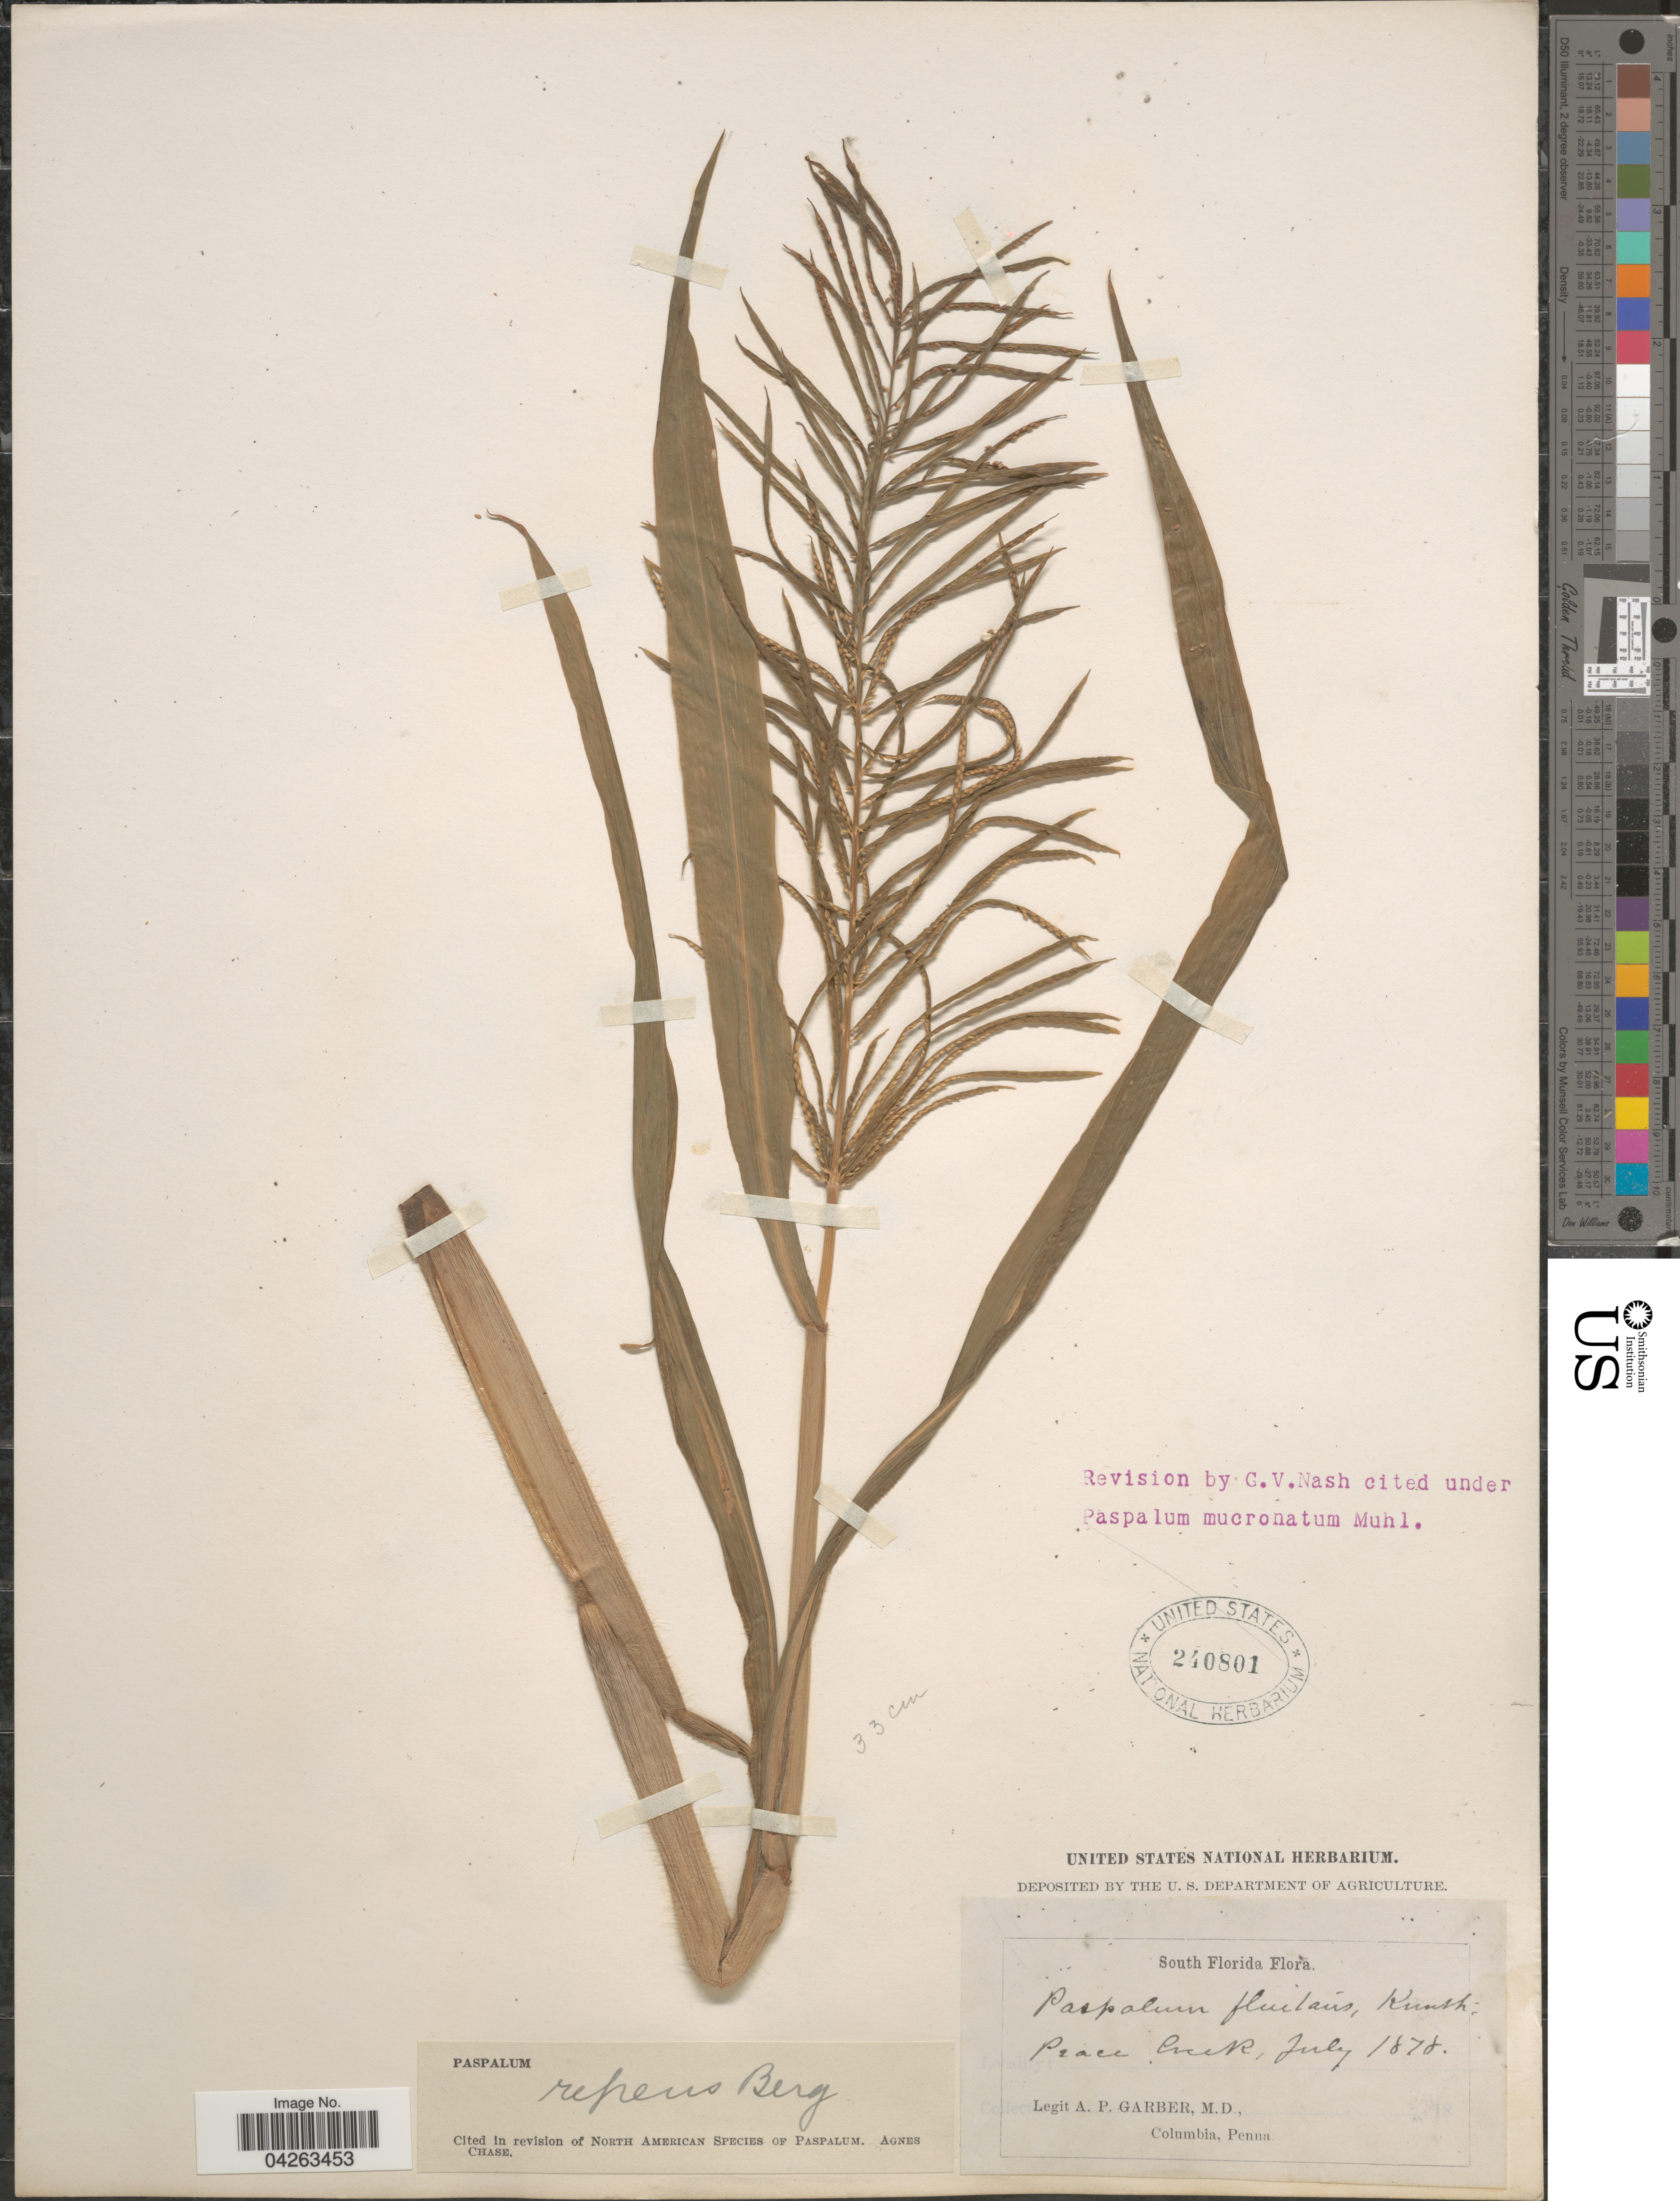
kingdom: Plantae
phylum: Tracheophyta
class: Liliopsida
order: Poales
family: Poaceae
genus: Paspalum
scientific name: Paspalum repens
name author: P.J. Bergius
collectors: A. P. Garber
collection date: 1878-07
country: United States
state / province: Florida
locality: South Florida. Peace Creek.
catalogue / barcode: US 240801